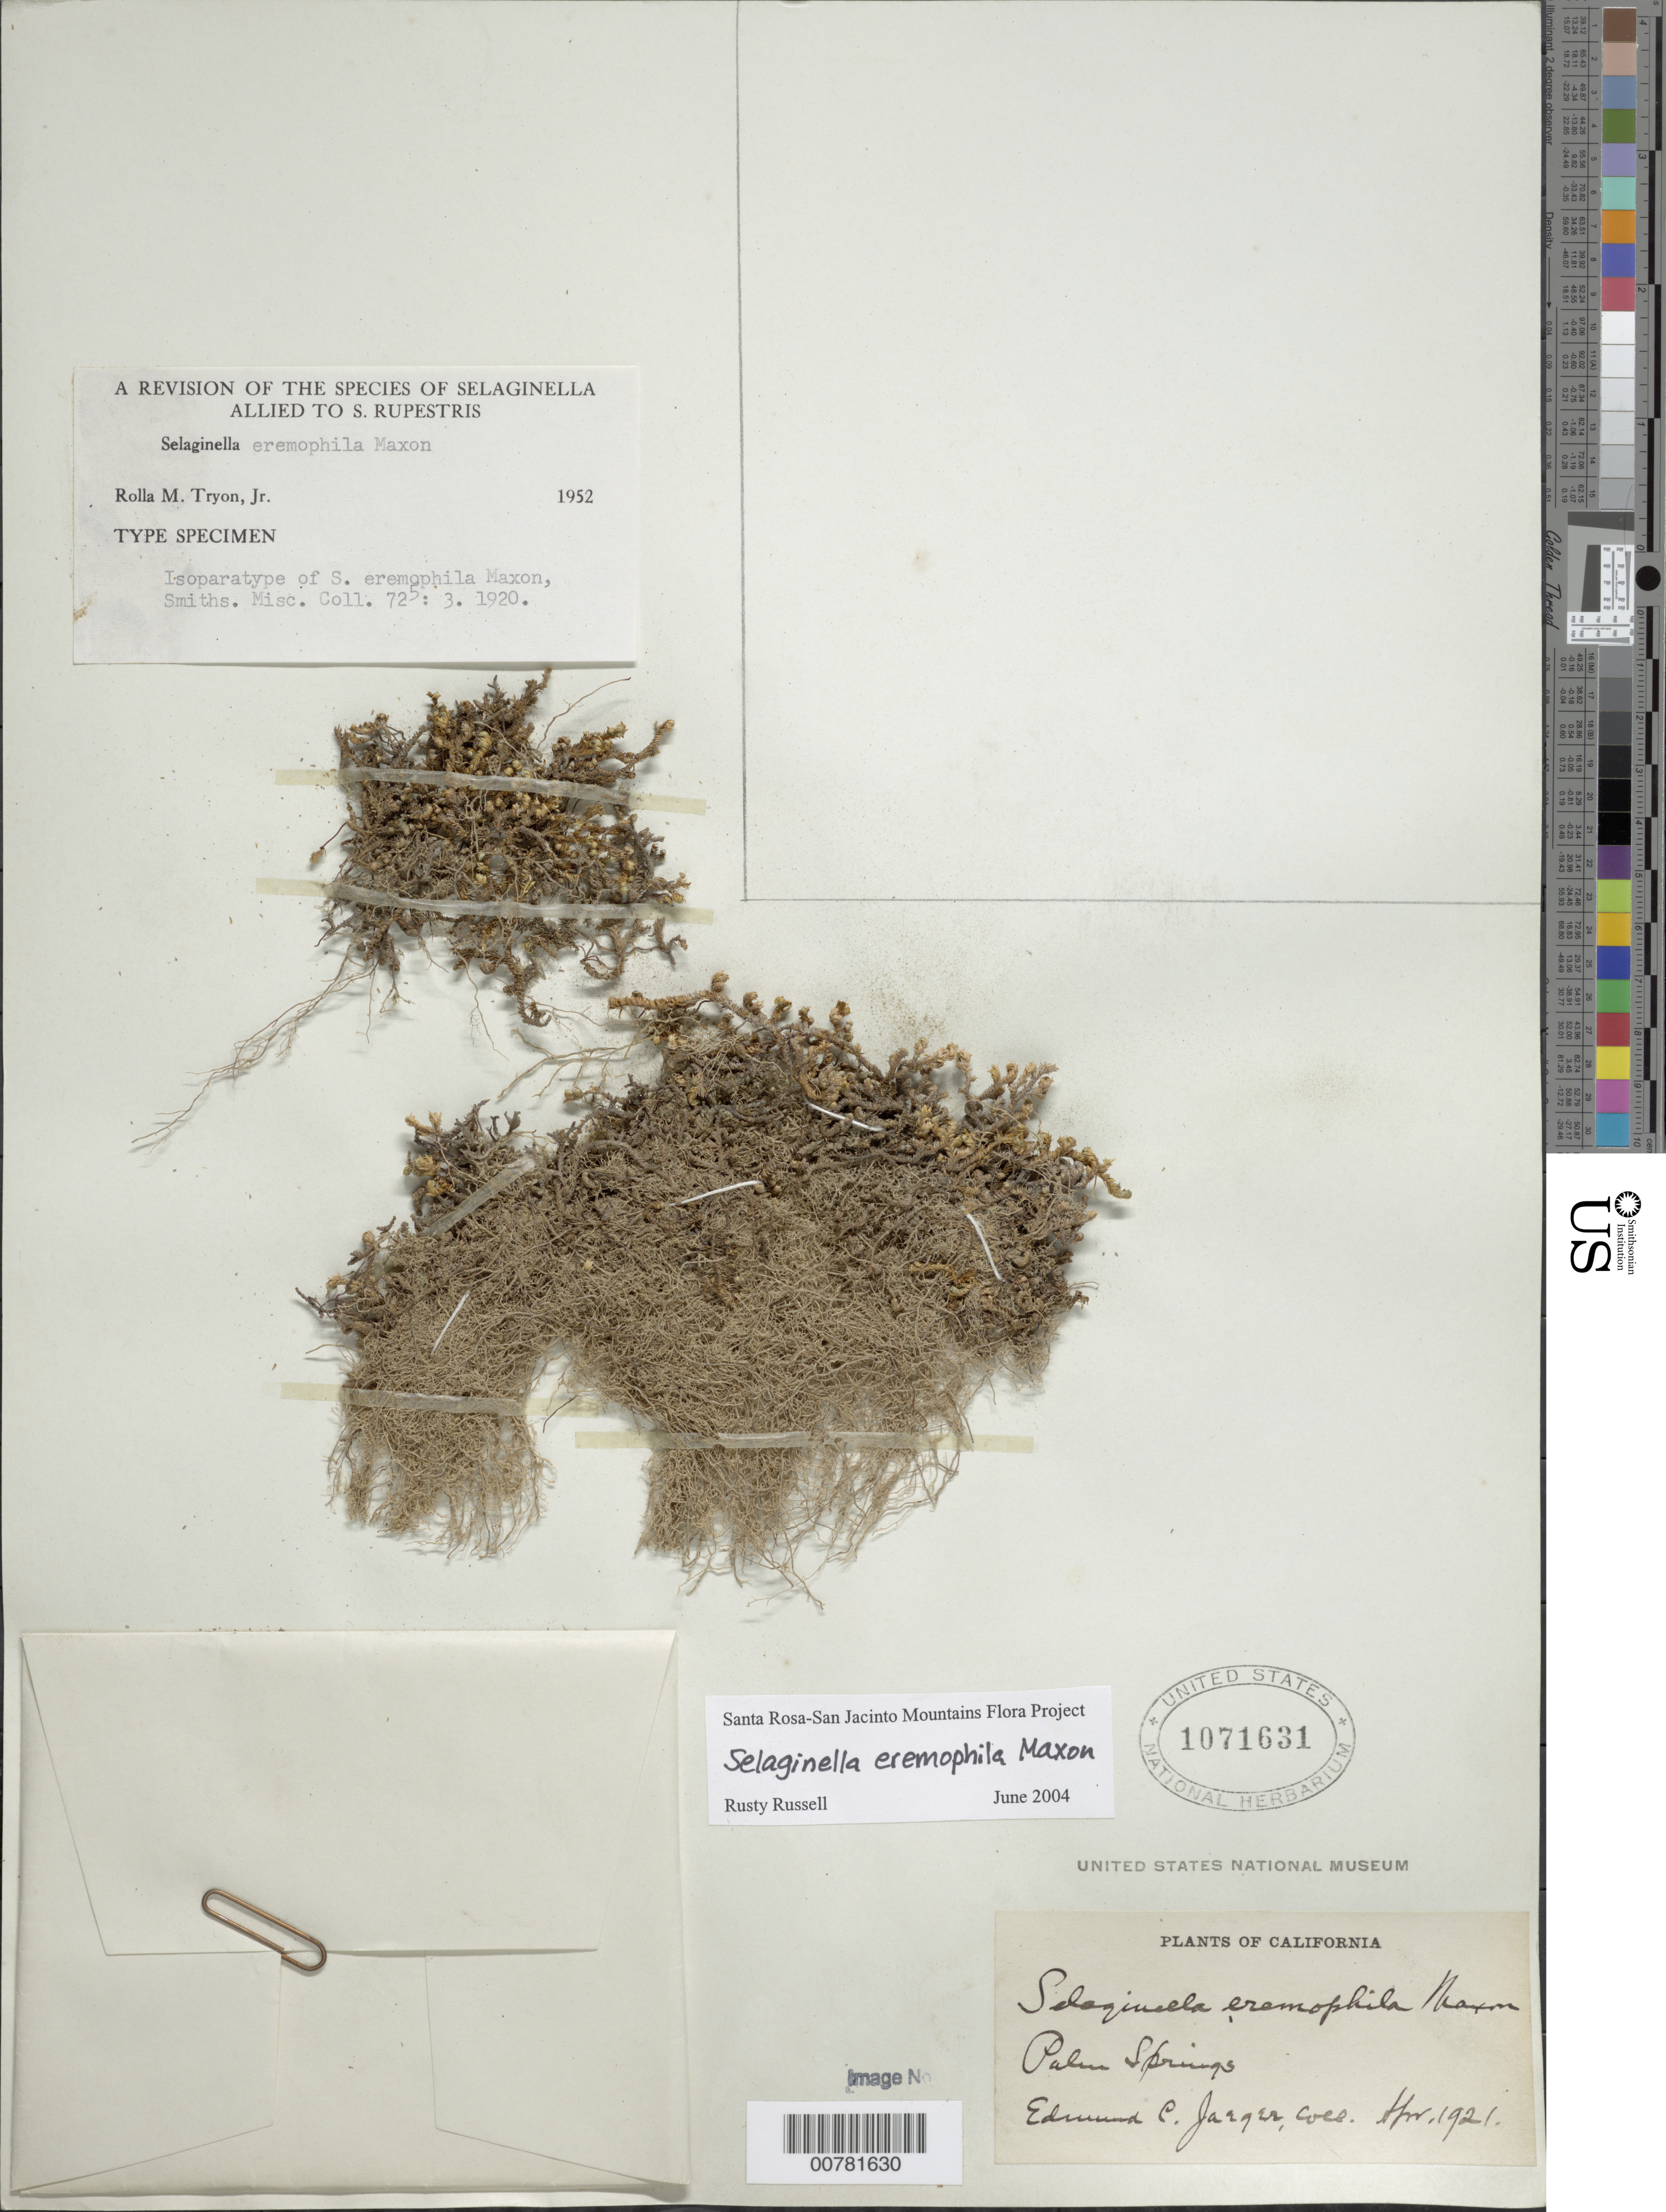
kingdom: Plantae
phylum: Tracheophyta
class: Lycopodiopsida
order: Selaginellales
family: Selaginellaceae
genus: Selaginella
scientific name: Selaginella eremophila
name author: Maxon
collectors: E. Jaeger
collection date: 1921-04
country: United States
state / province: California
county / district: Riverside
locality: Palm Springs.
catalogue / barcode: US 1071631